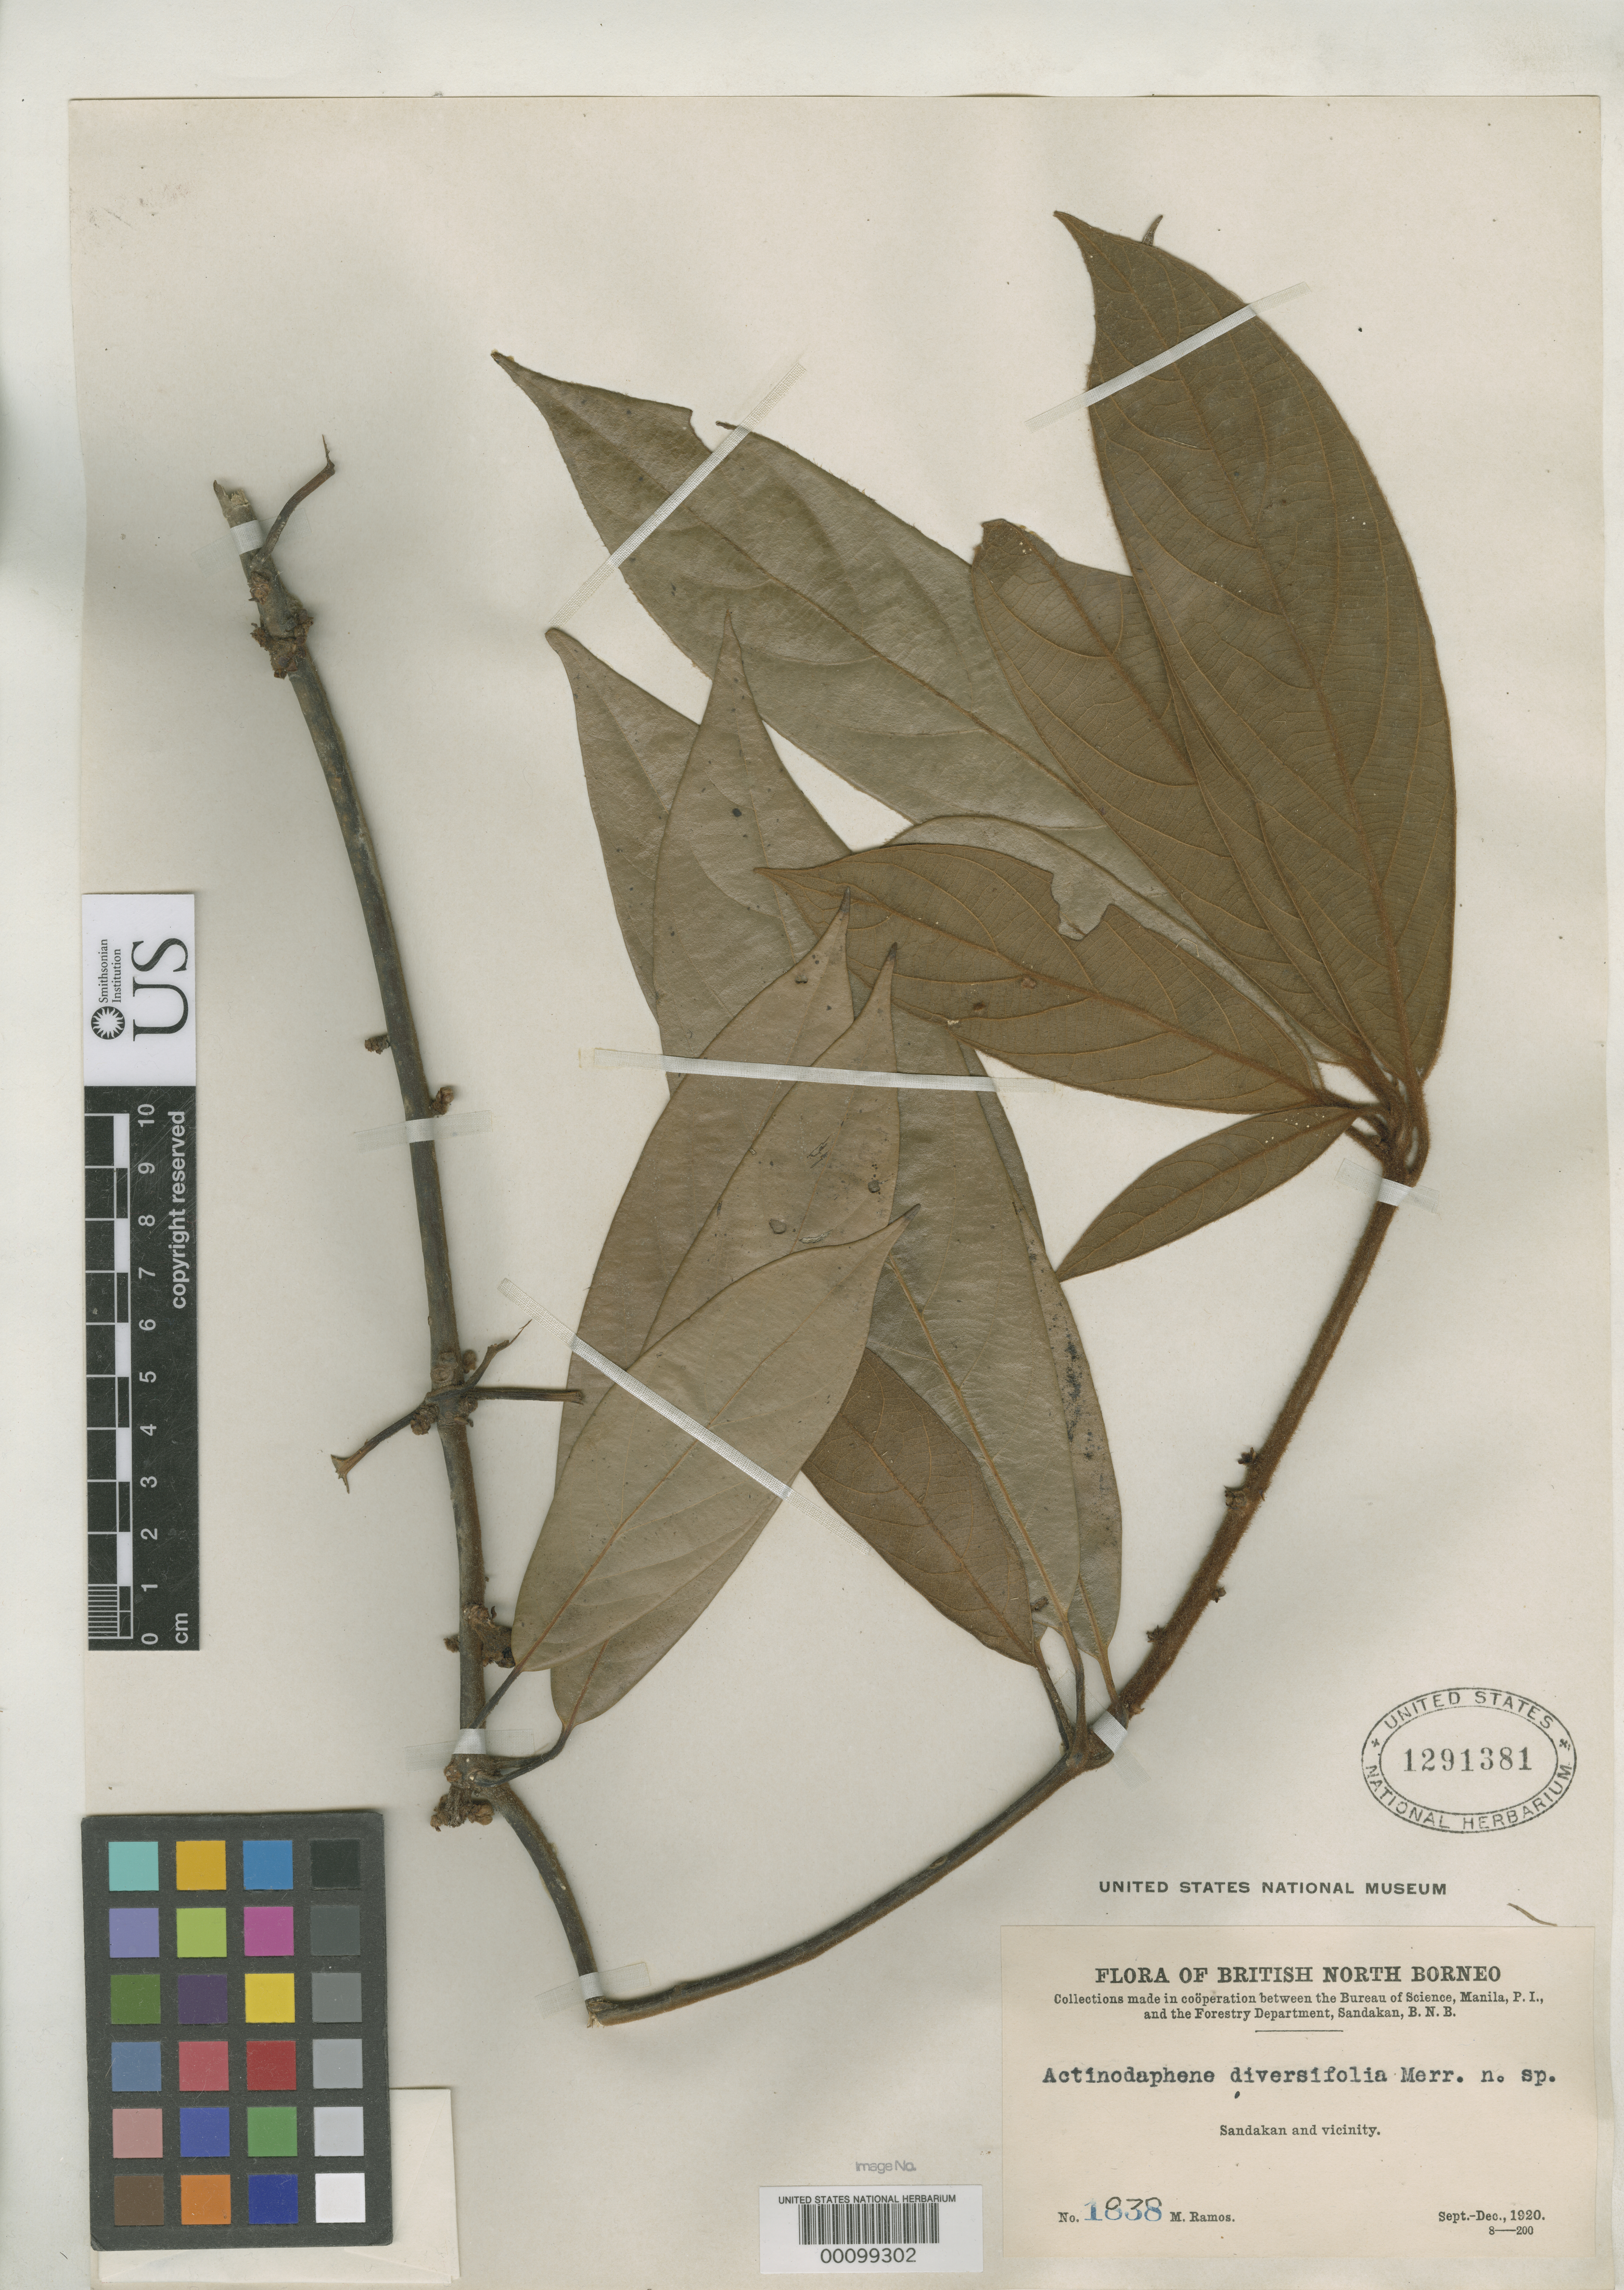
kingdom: Plantae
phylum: Tracheophyta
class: Magnoliopsida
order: Laurales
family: Lauraceae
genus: Actinodaphne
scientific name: Actinodaphne diversifolia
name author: Merr.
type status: Isotype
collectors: M. Ramos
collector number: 1838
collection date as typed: Sep 1920 to -- Dec 1920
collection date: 1920-09/1920-12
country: Malaysia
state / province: Sabah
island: Borneo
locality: Sandakan & vicinity.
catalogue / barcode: US 1291381